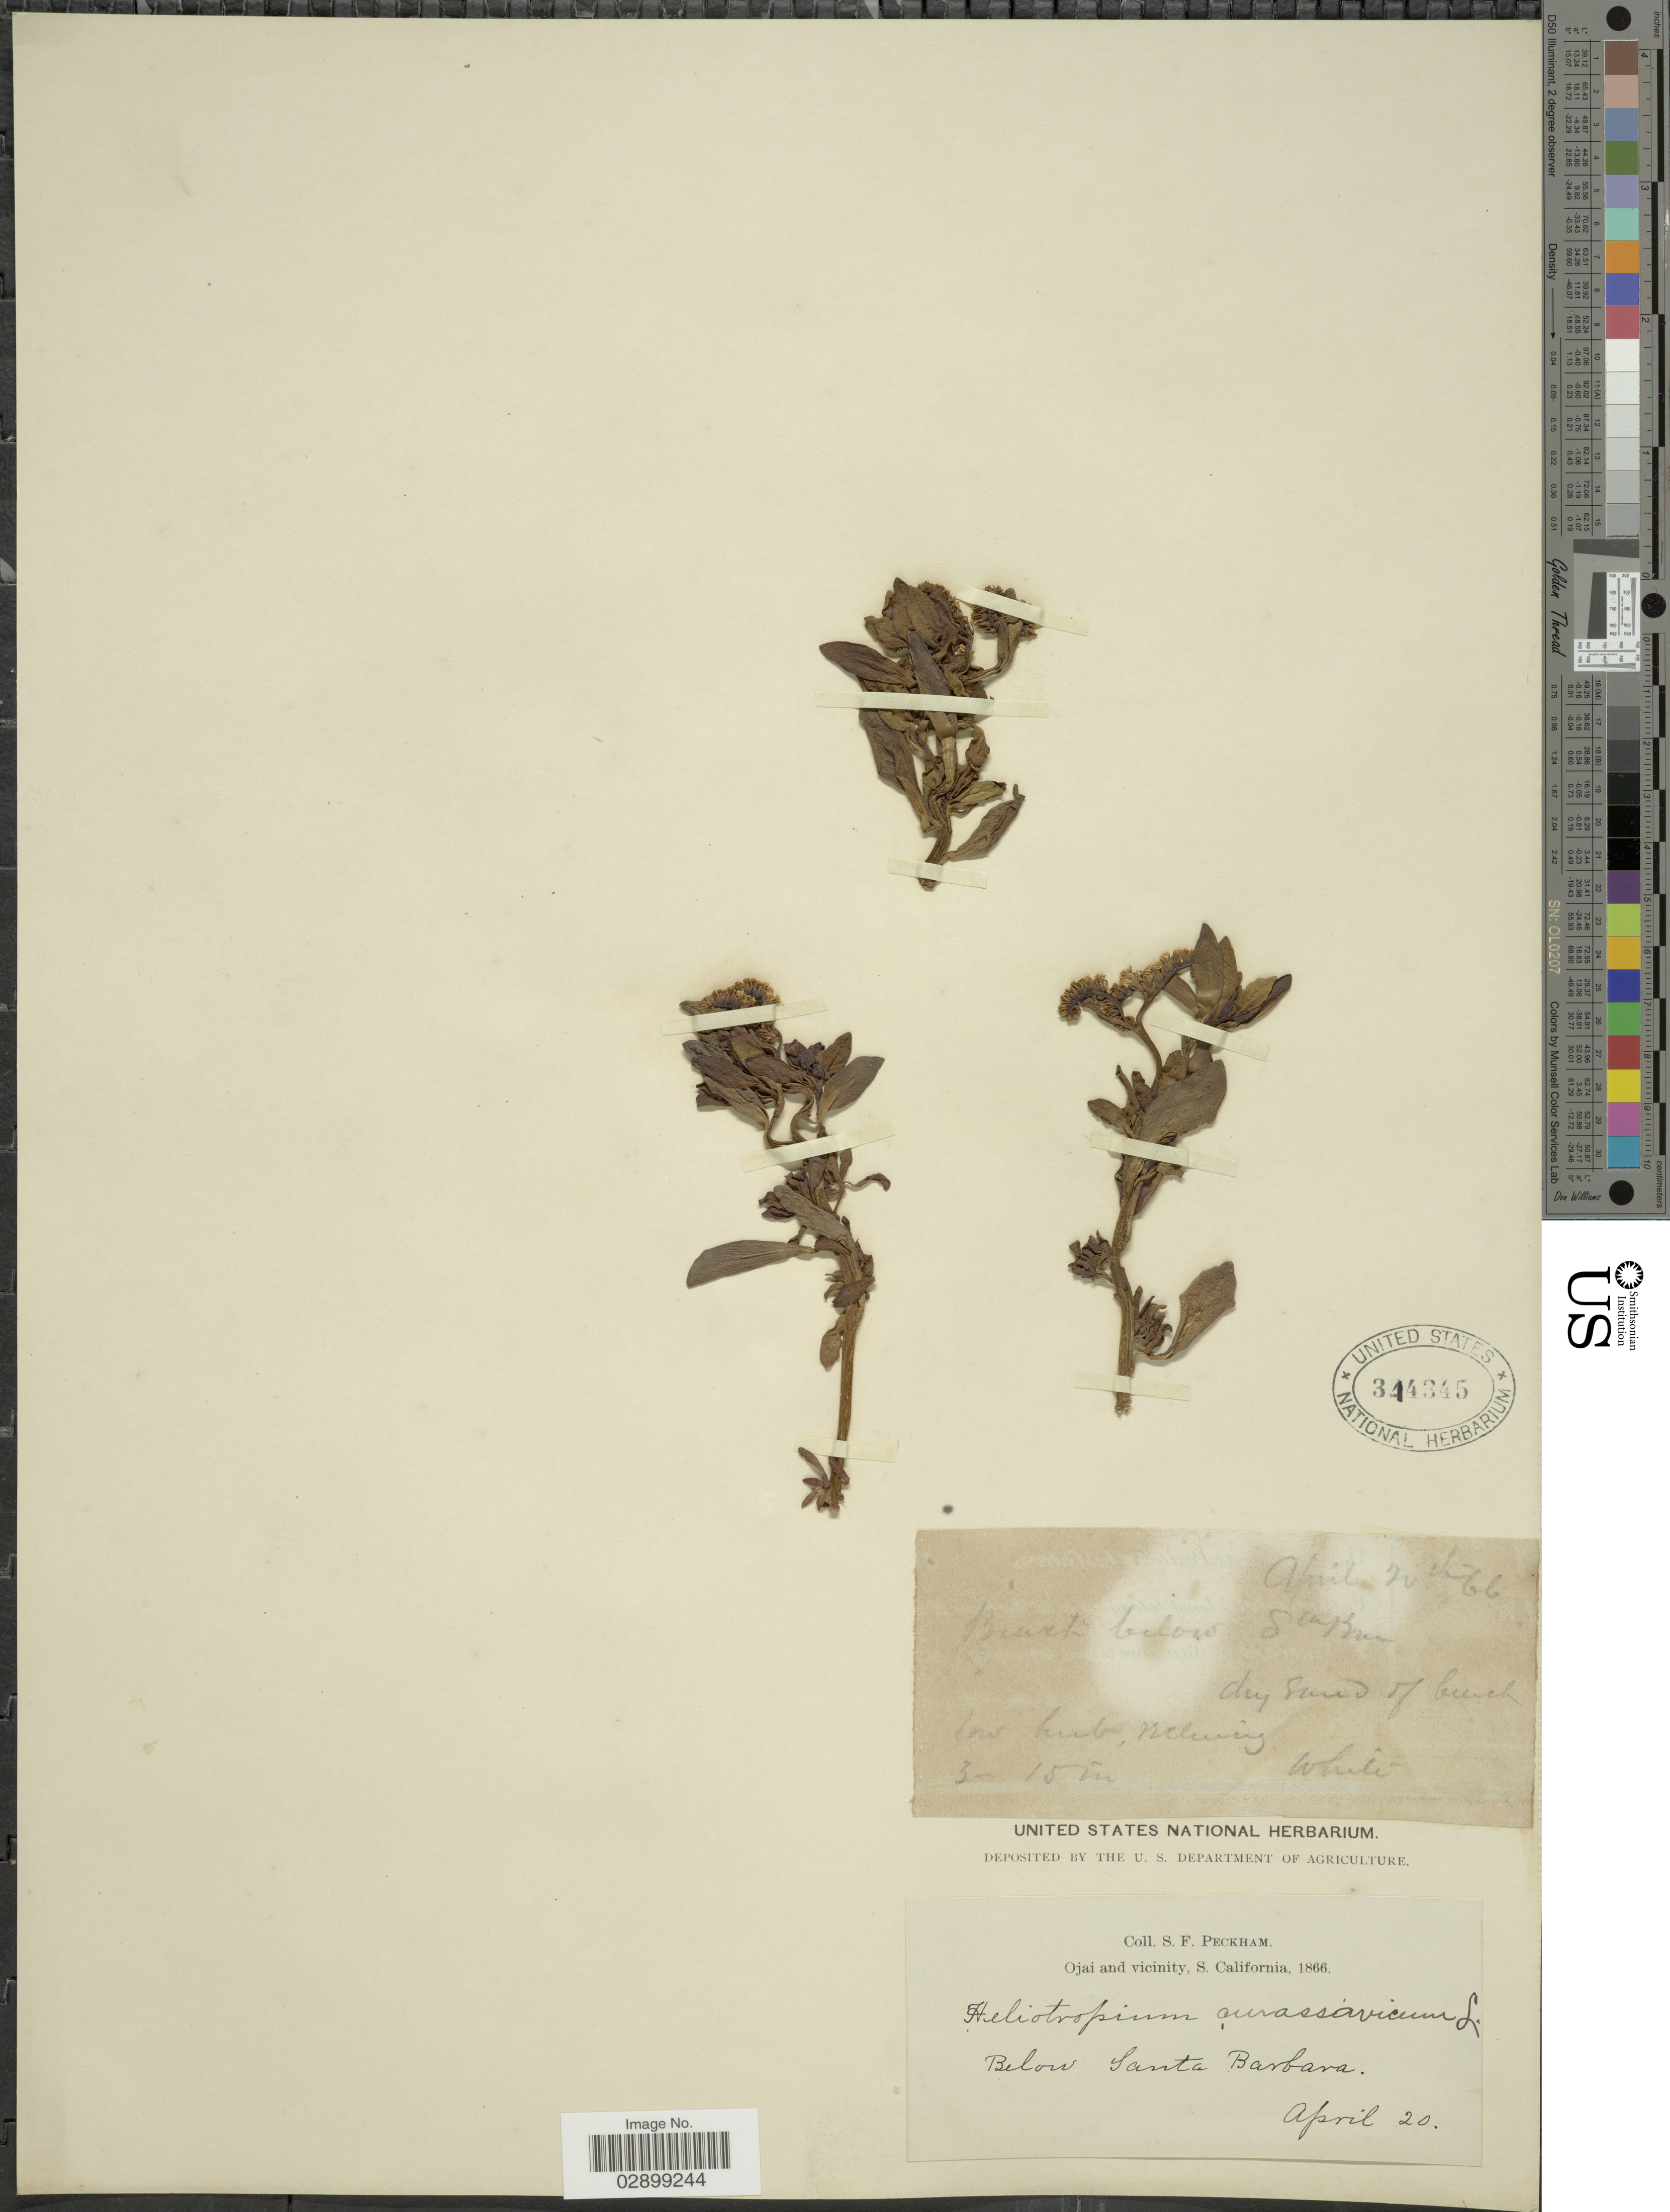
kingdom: Plantae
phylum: Tracheophyta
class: Magnoliopsida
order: Boraginales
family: Heliotropiaceae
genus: Heliotropium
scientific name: Heliotropium curassavicum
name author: L.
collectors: S. Peckham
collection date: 1866-04-20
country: United States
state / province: California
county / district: Santa Barbara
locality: Ojai and vicinity, S. California. Below Santa Barbara.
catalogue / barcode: US 344345